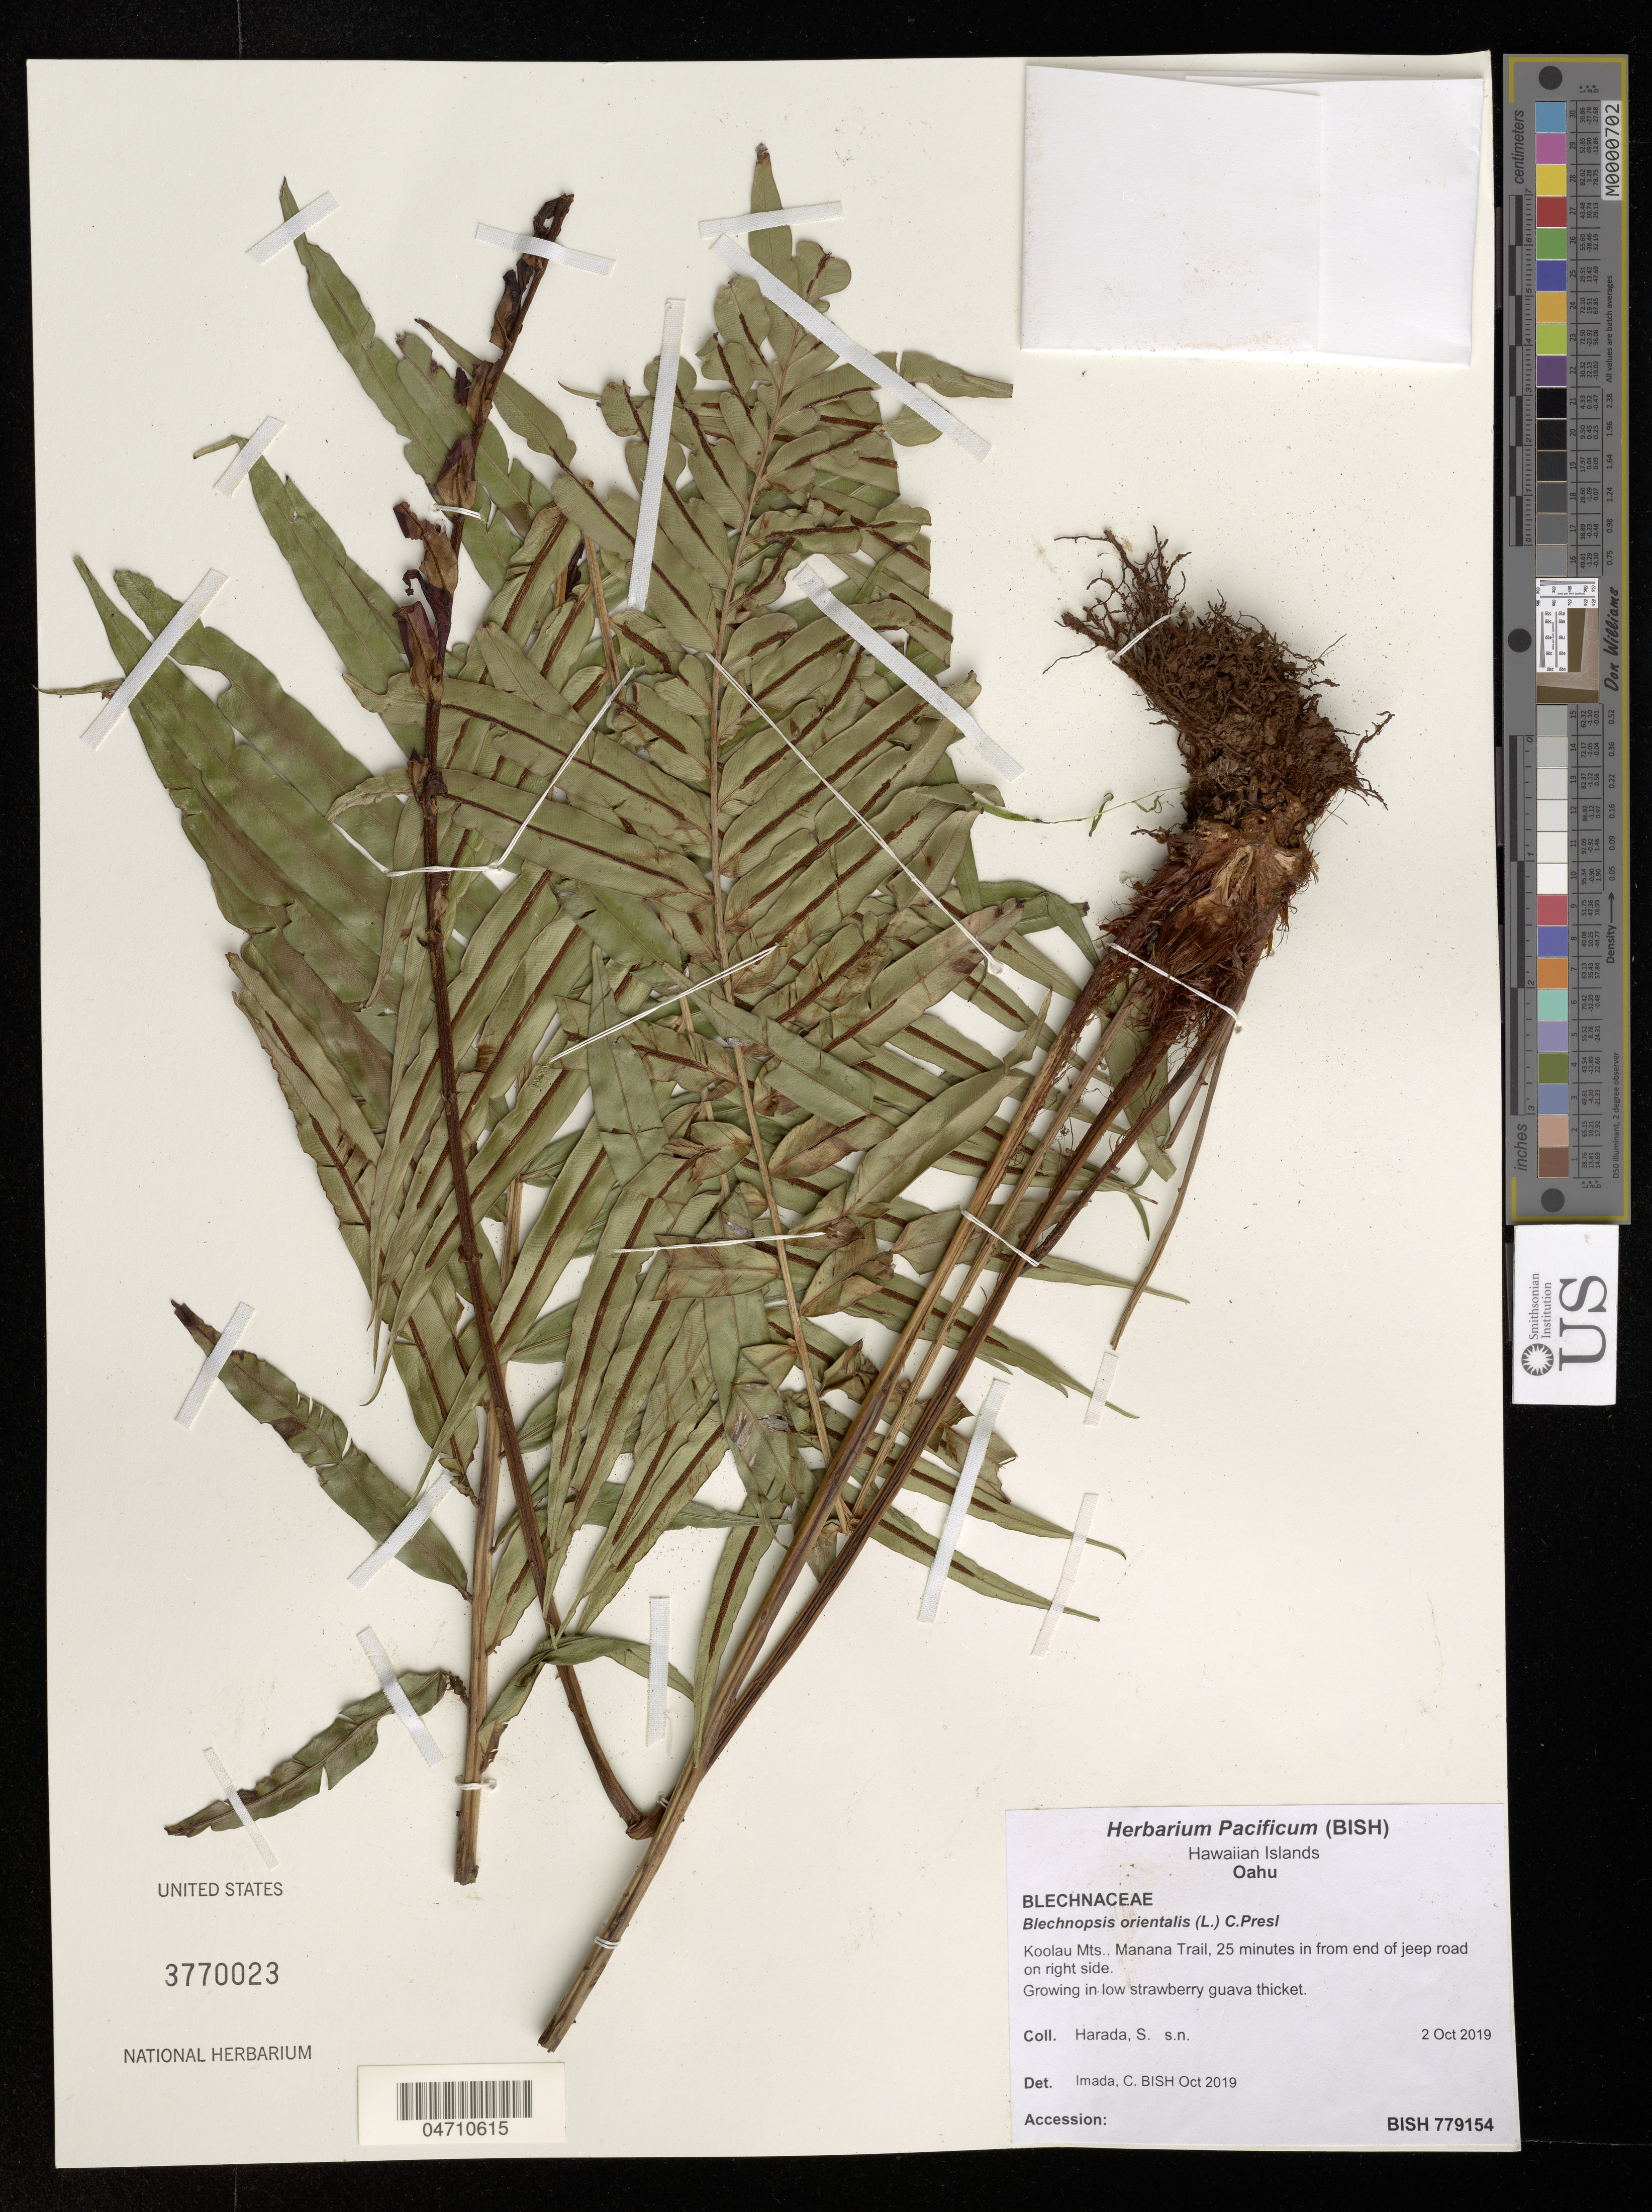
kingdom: Plantae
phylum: Tracheophyta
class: Polypodiopsida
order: Polypodiales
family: Blechnaceae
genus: Blechnum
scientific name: Blechnum orientale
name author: L.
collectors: S. Harada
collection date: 2019-10-02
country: United States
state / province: Hawaii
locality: Hawaiian Islands. Oahu. Koolau Mts.. Manana Trail, 25 minutes in from end of jeep road on right side.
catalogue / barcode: US 3770023